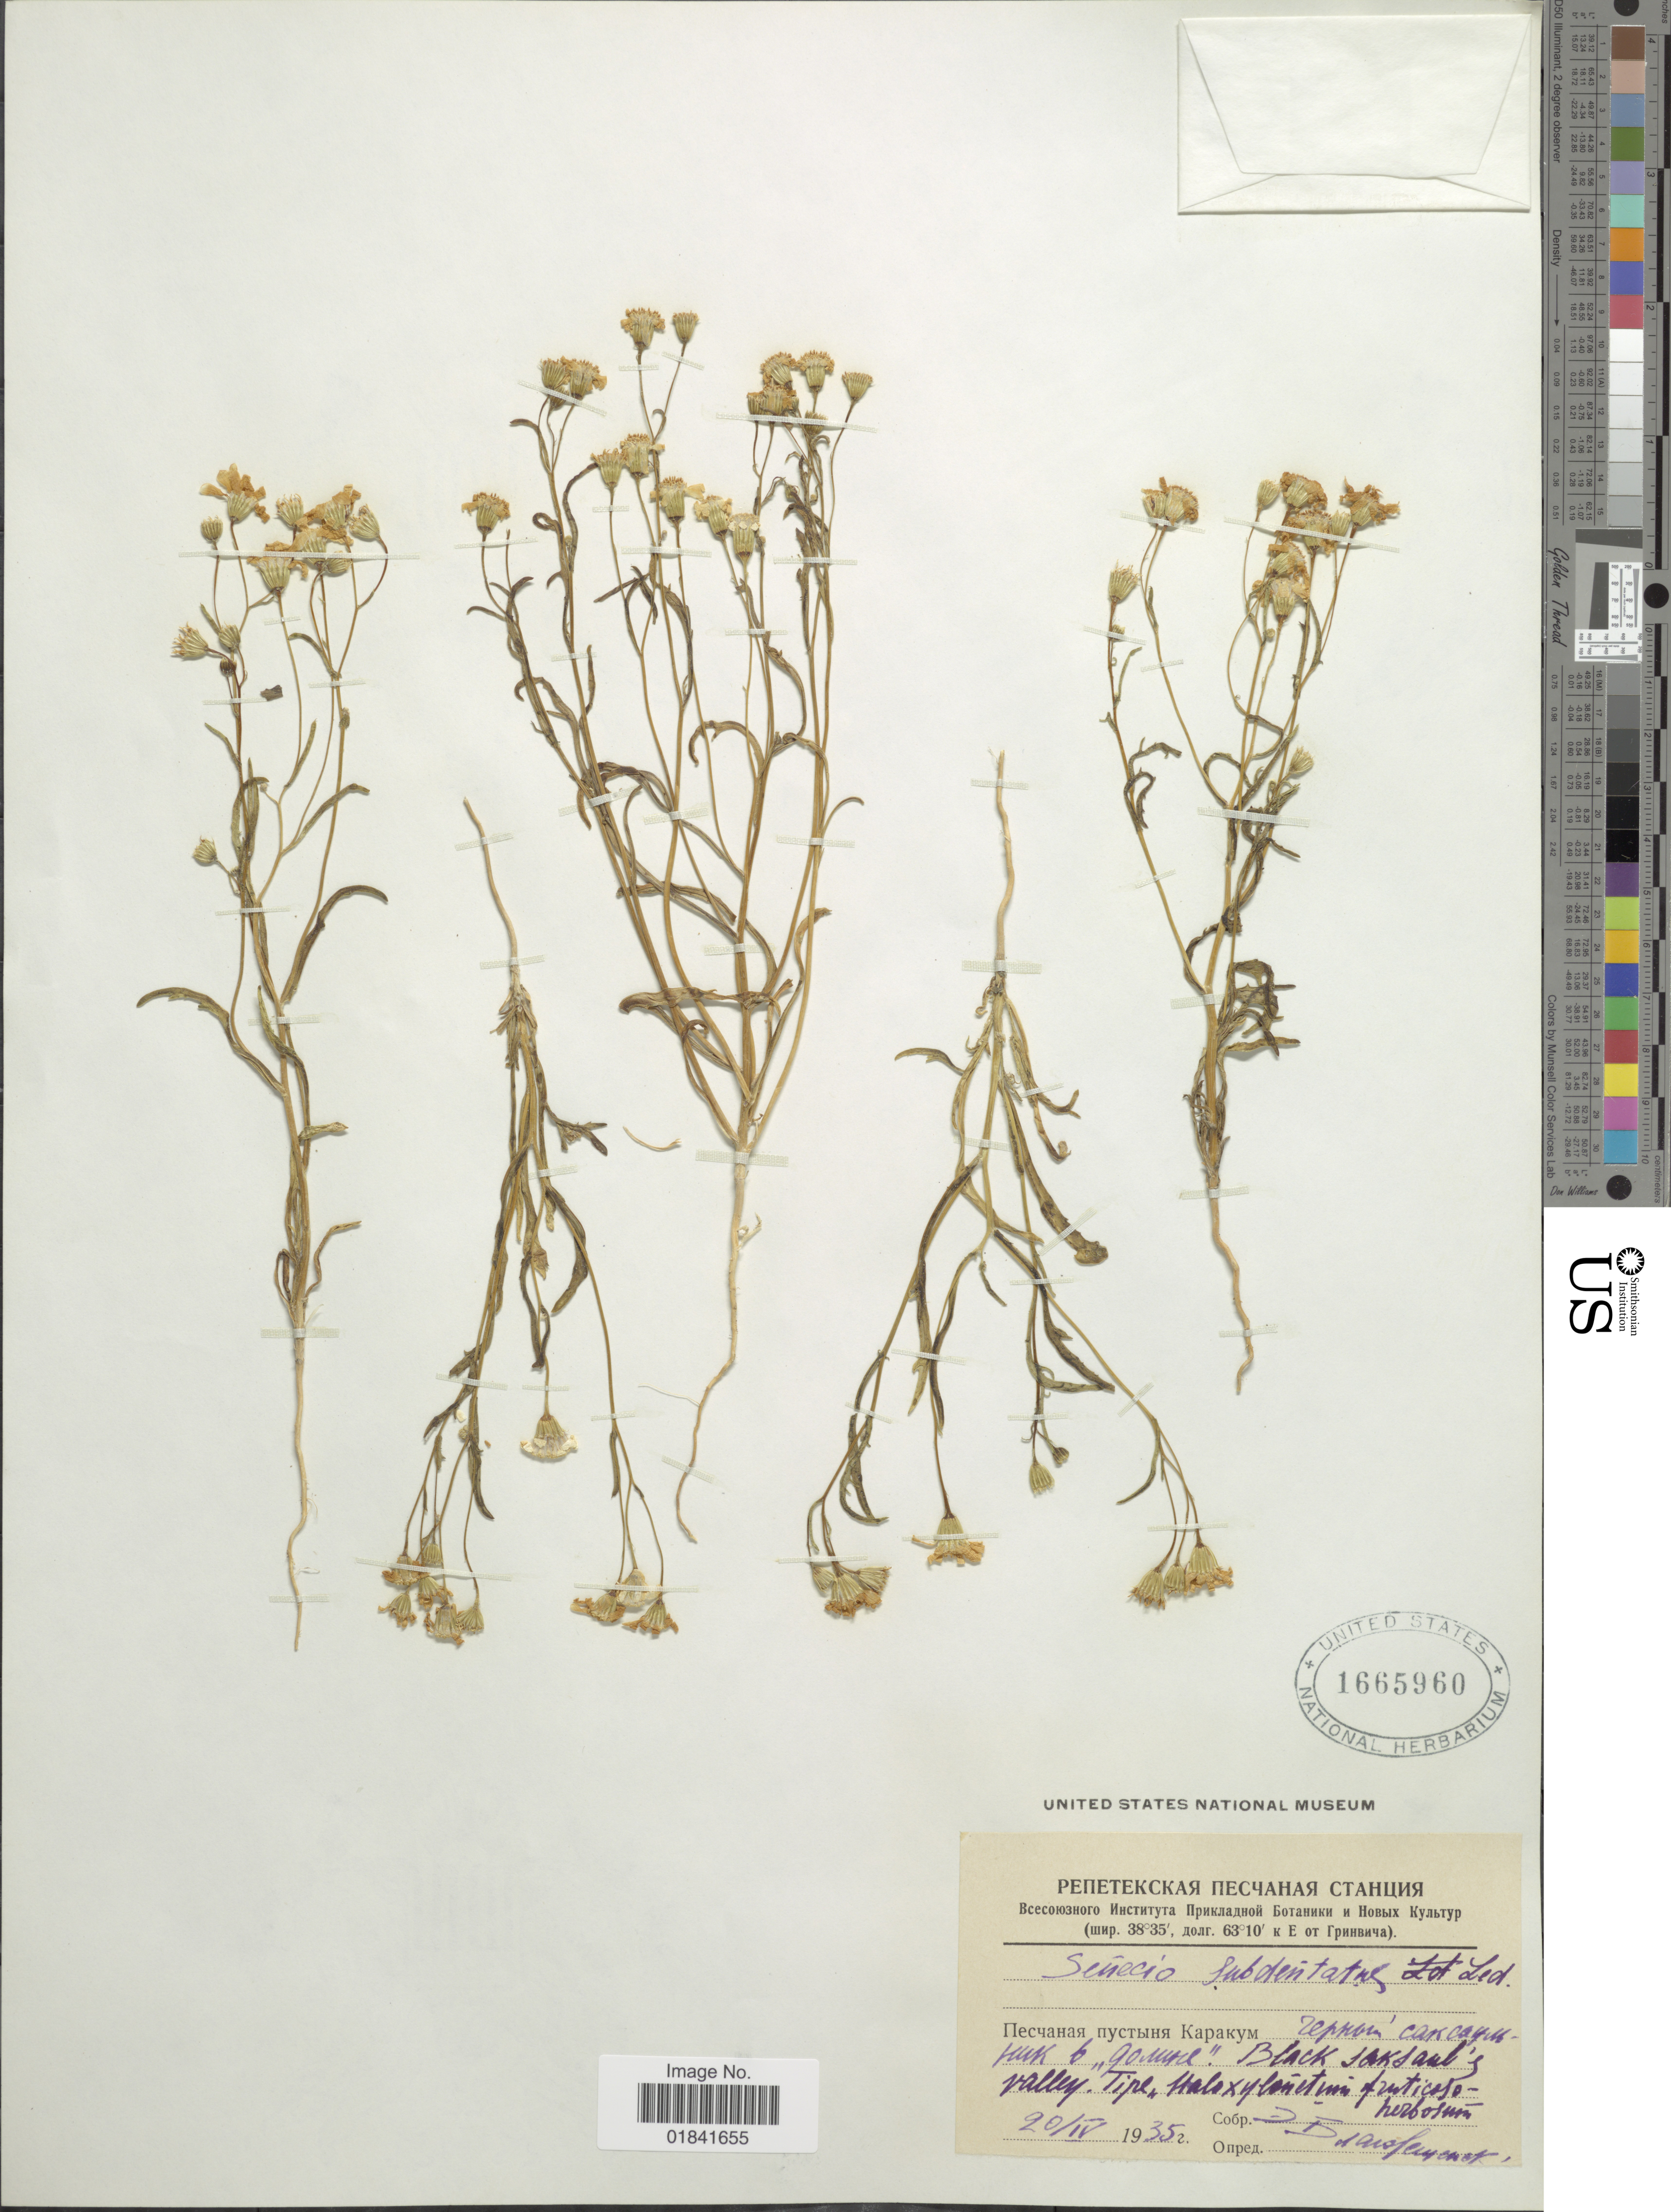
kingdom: Plantae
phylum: Tracheophyta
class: Magnoliopsida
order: Asterales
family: Asteraceae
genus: Senecio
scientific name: Senecio subdentatus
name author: (Bunge) Turcz.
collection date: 1935-04-20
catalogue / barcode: US 1665960